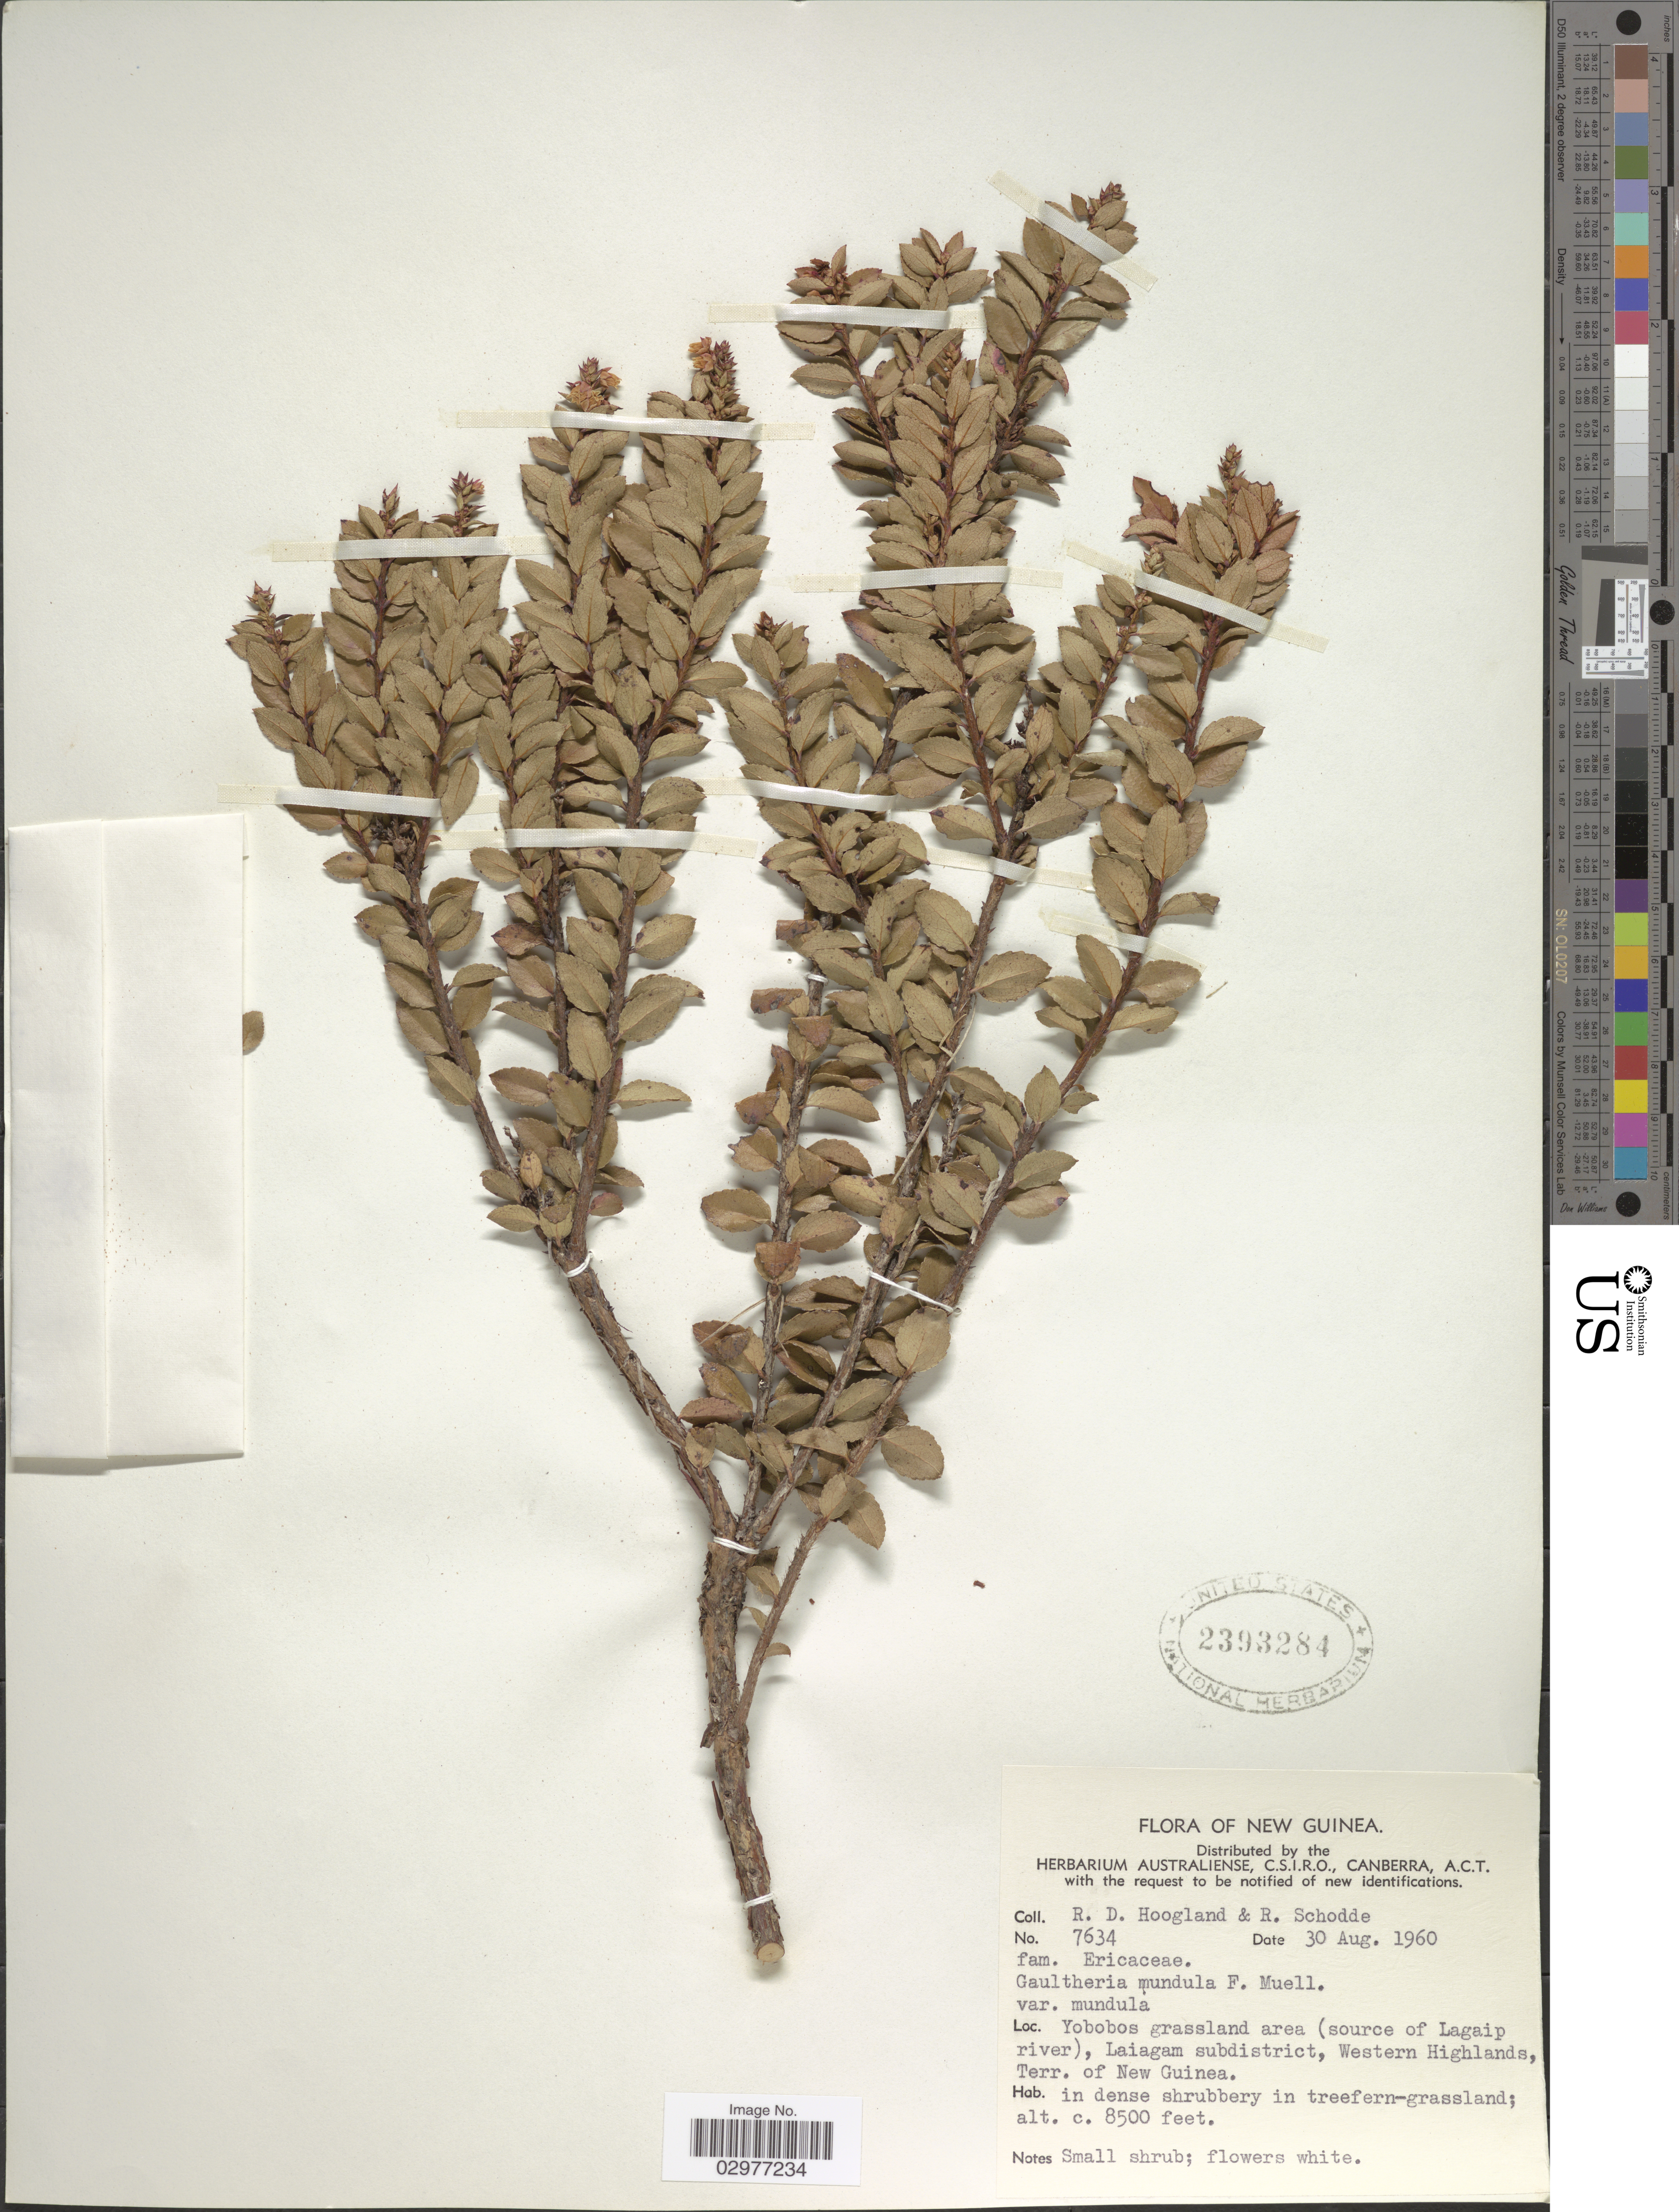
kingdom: Plantae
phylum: Tracheophyta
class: Magnoliopsida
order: Ericales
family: Ericaceae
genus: Gaultheria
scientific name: Gaultheria mundula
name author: F. Muell.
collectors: R. D. Hoogland & R. Schodde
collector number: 7634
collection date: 1960-08-30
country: Papua New Guinea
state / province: Western Highlands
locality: New Guinea. Yobobos grassland area (source of Lagaip river), Laiagam subdistrict, Terr. of New Guinea.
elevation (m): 2591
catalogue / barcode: US 2393284